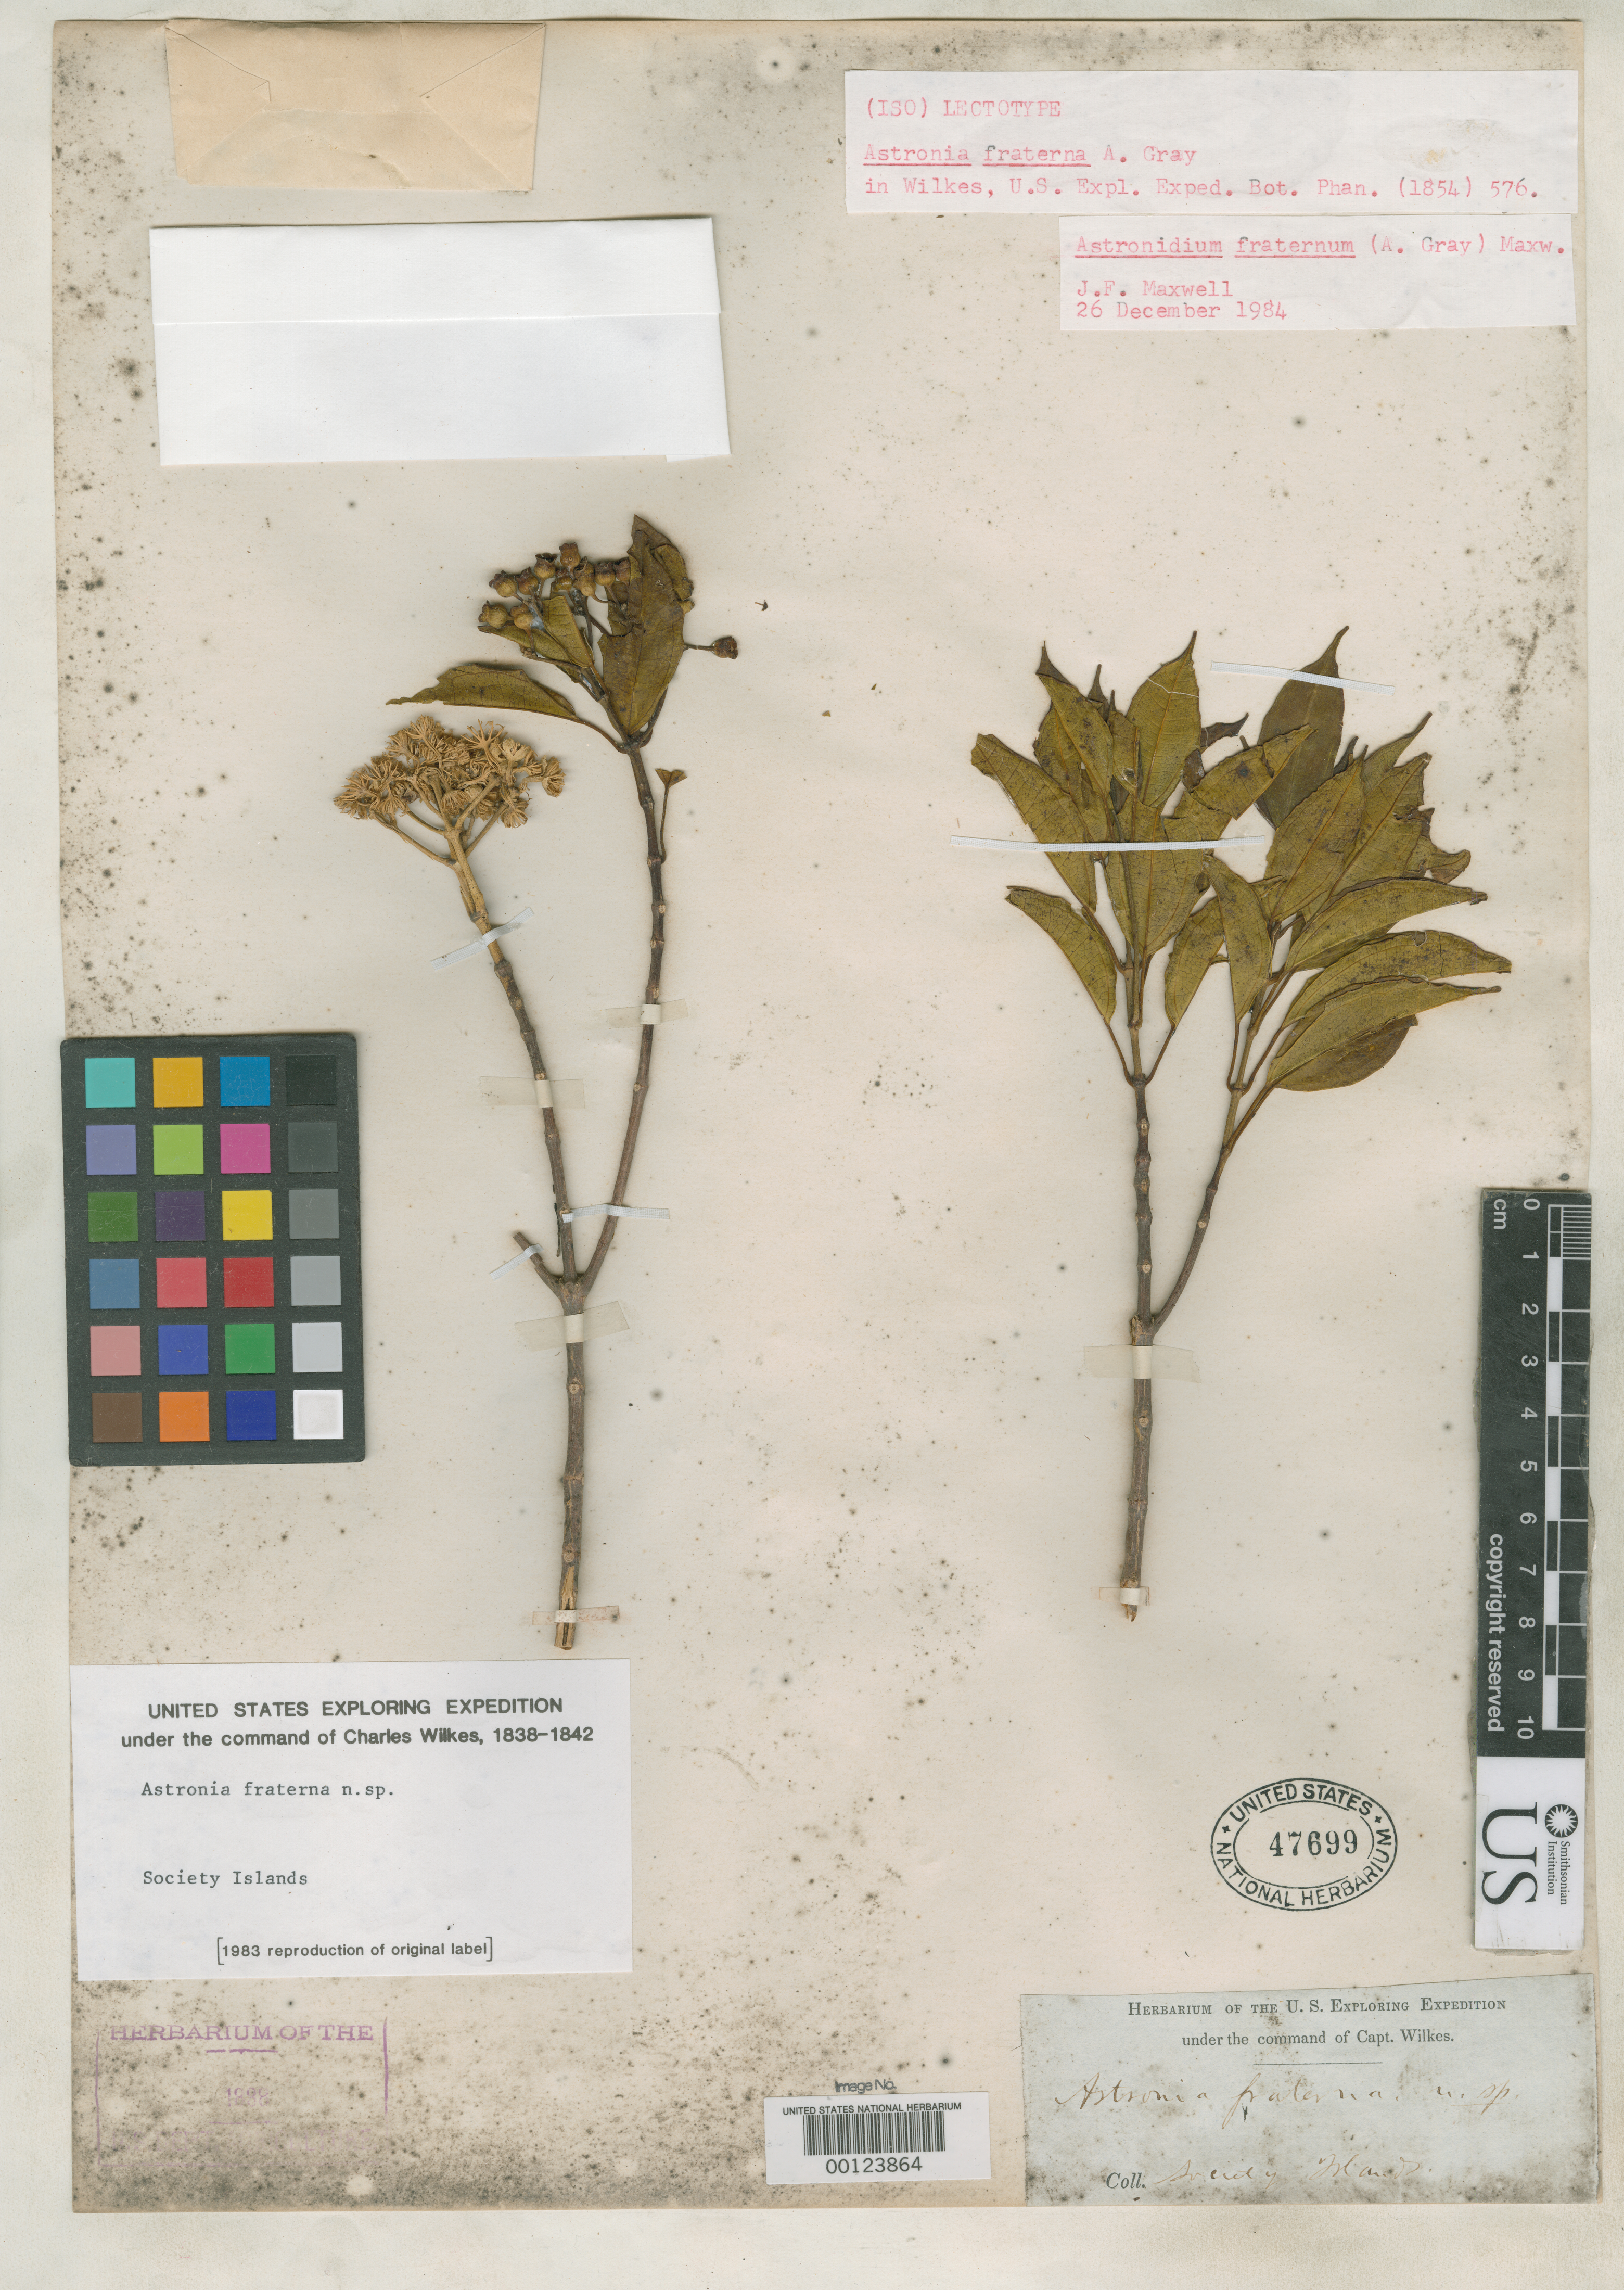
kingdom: Plantae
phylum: Tracheophyta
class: Magnoliopsida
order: Myrtales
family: Melastomataceae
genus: Astronia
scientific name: Astronia fraterna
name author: A. Gray in Wilkes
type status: Isolectotype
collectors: Wilkes Explor. Exped.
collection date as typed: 1838 to -- --- 1842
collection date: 1838/1842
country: French Polynesia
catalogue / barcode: US 47699